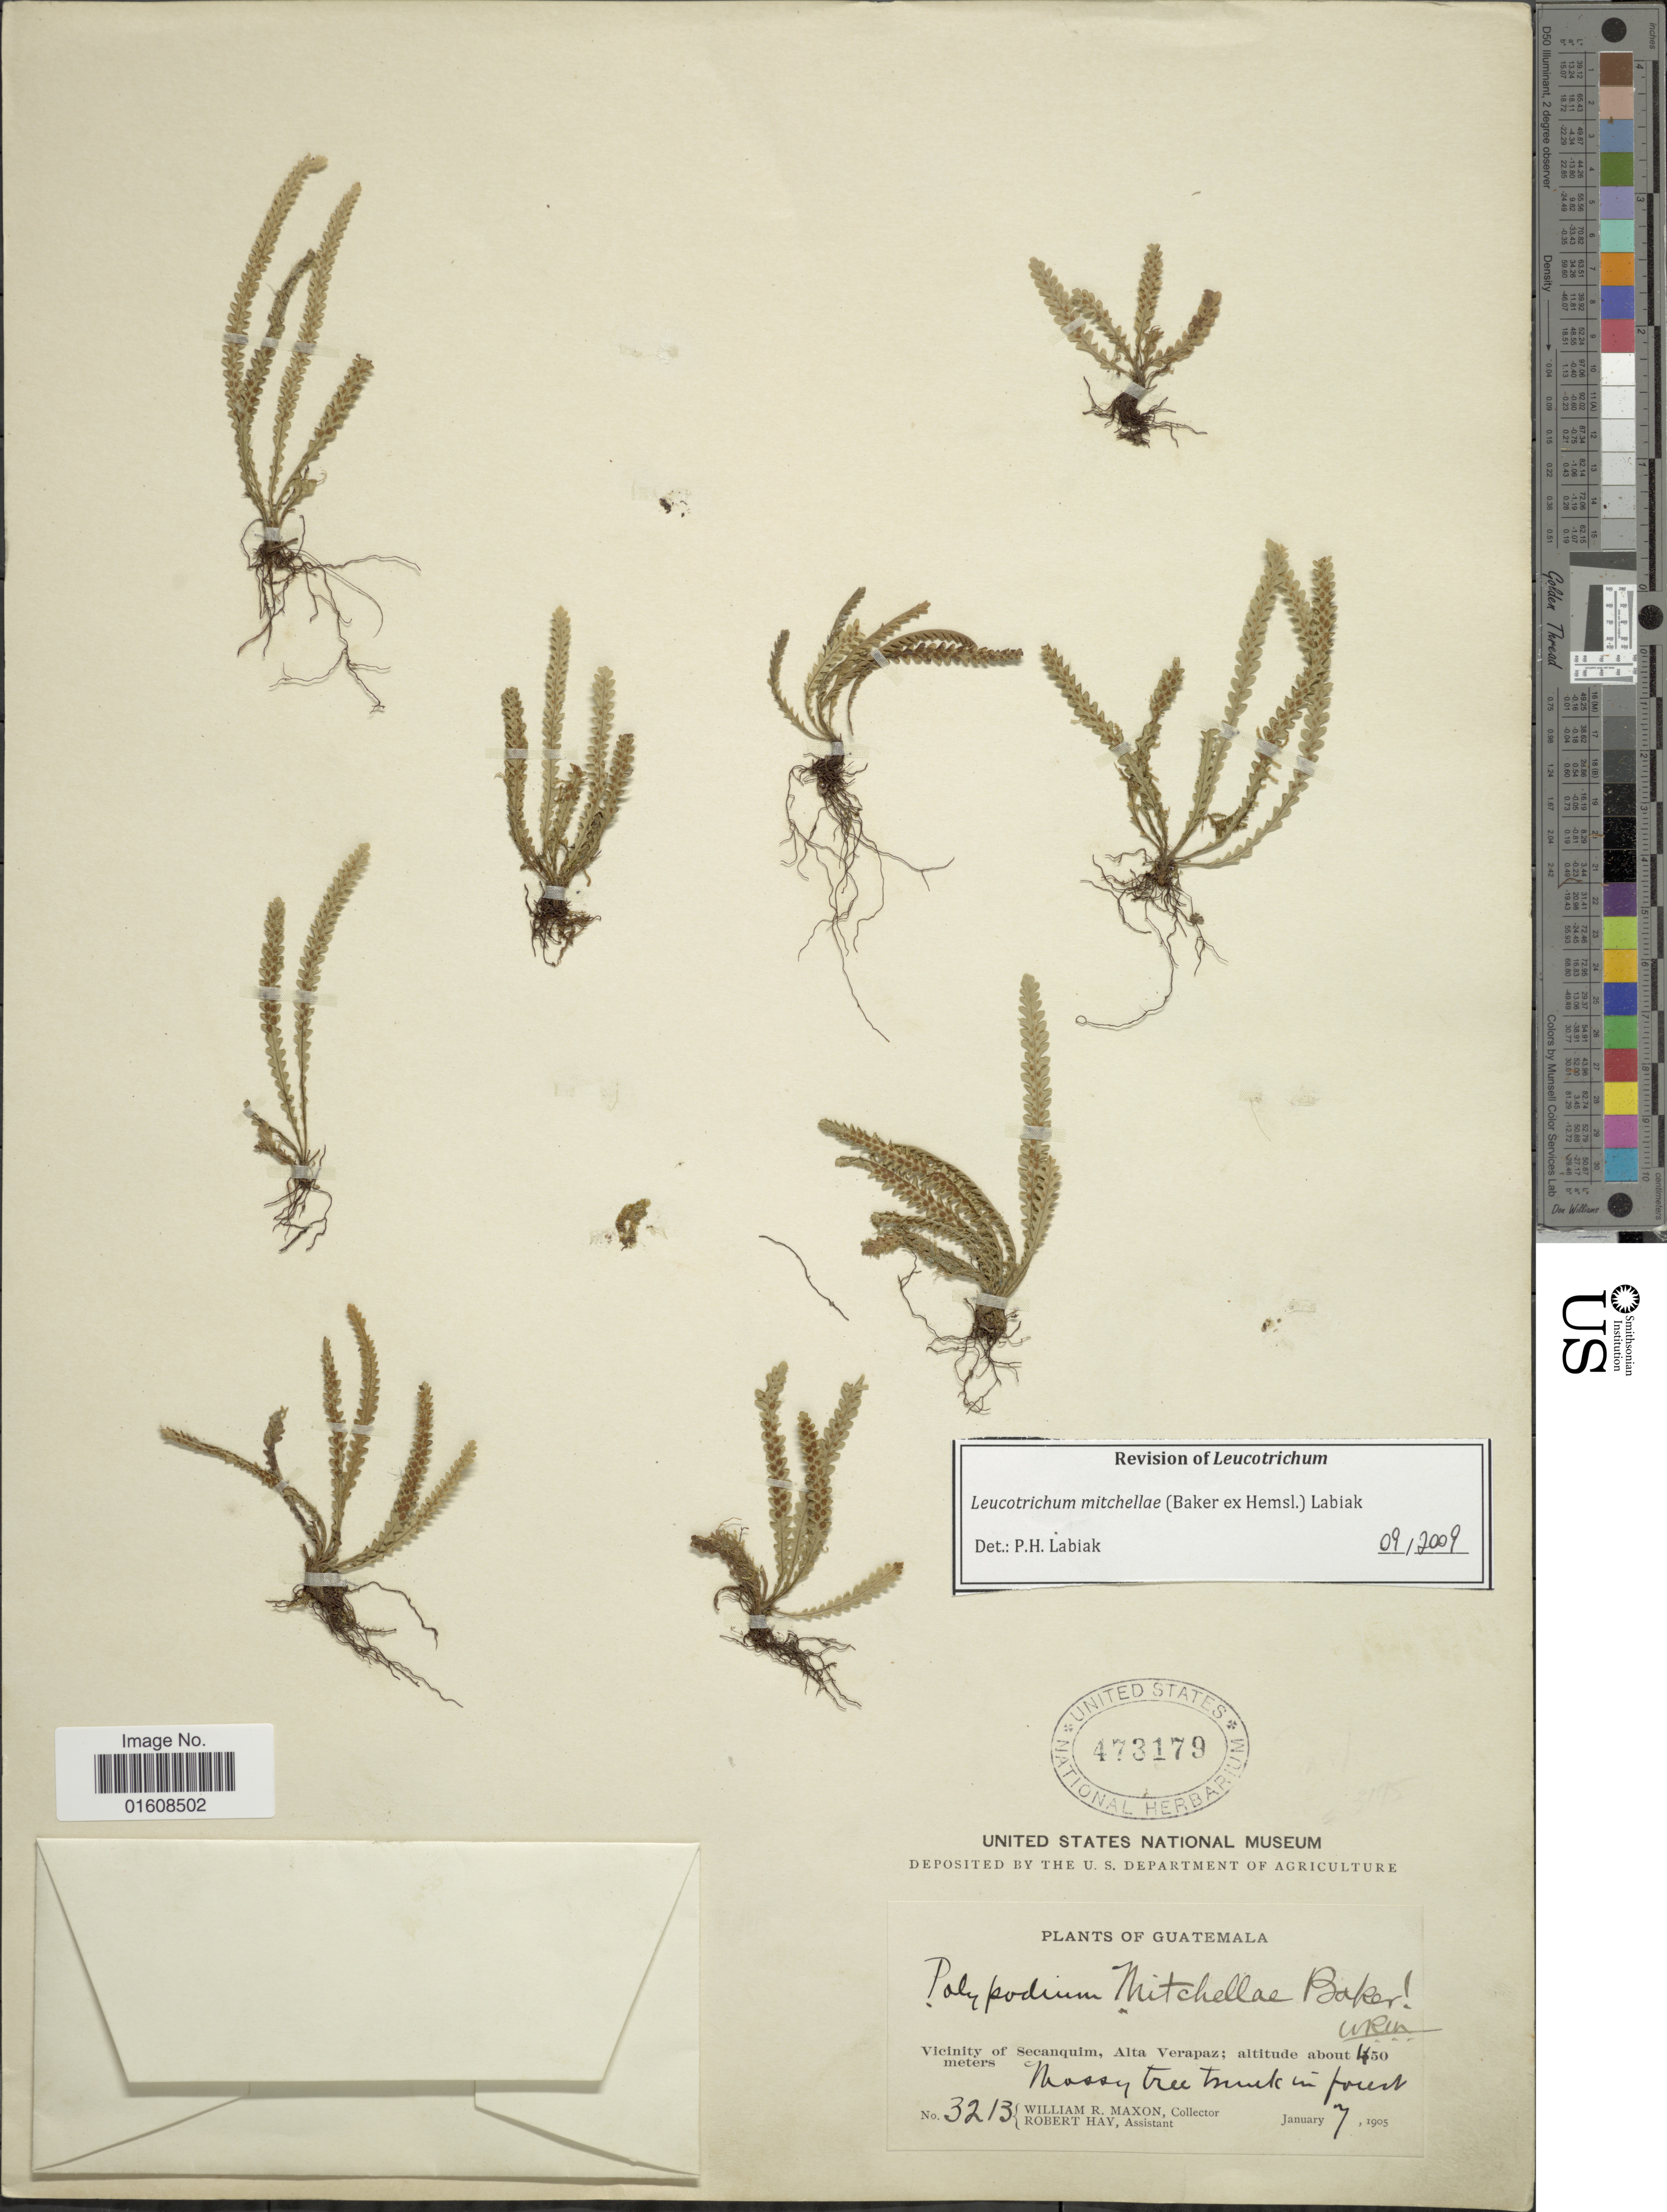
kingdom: Plantae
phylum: Tracheophyta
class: Polypodiopsida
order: Polypodiales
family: Polypodiaceae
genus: Leucotrichum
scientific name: Leucotrichum mitchelliae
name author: (Baker) Labiak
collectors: W. R. Maxon & R. H. Hay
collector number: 3213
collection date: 1905-01-07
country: Guatemala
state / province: Alta Verapaz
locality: Vicinity of Secanquim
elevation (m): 450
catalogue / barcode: US 473179